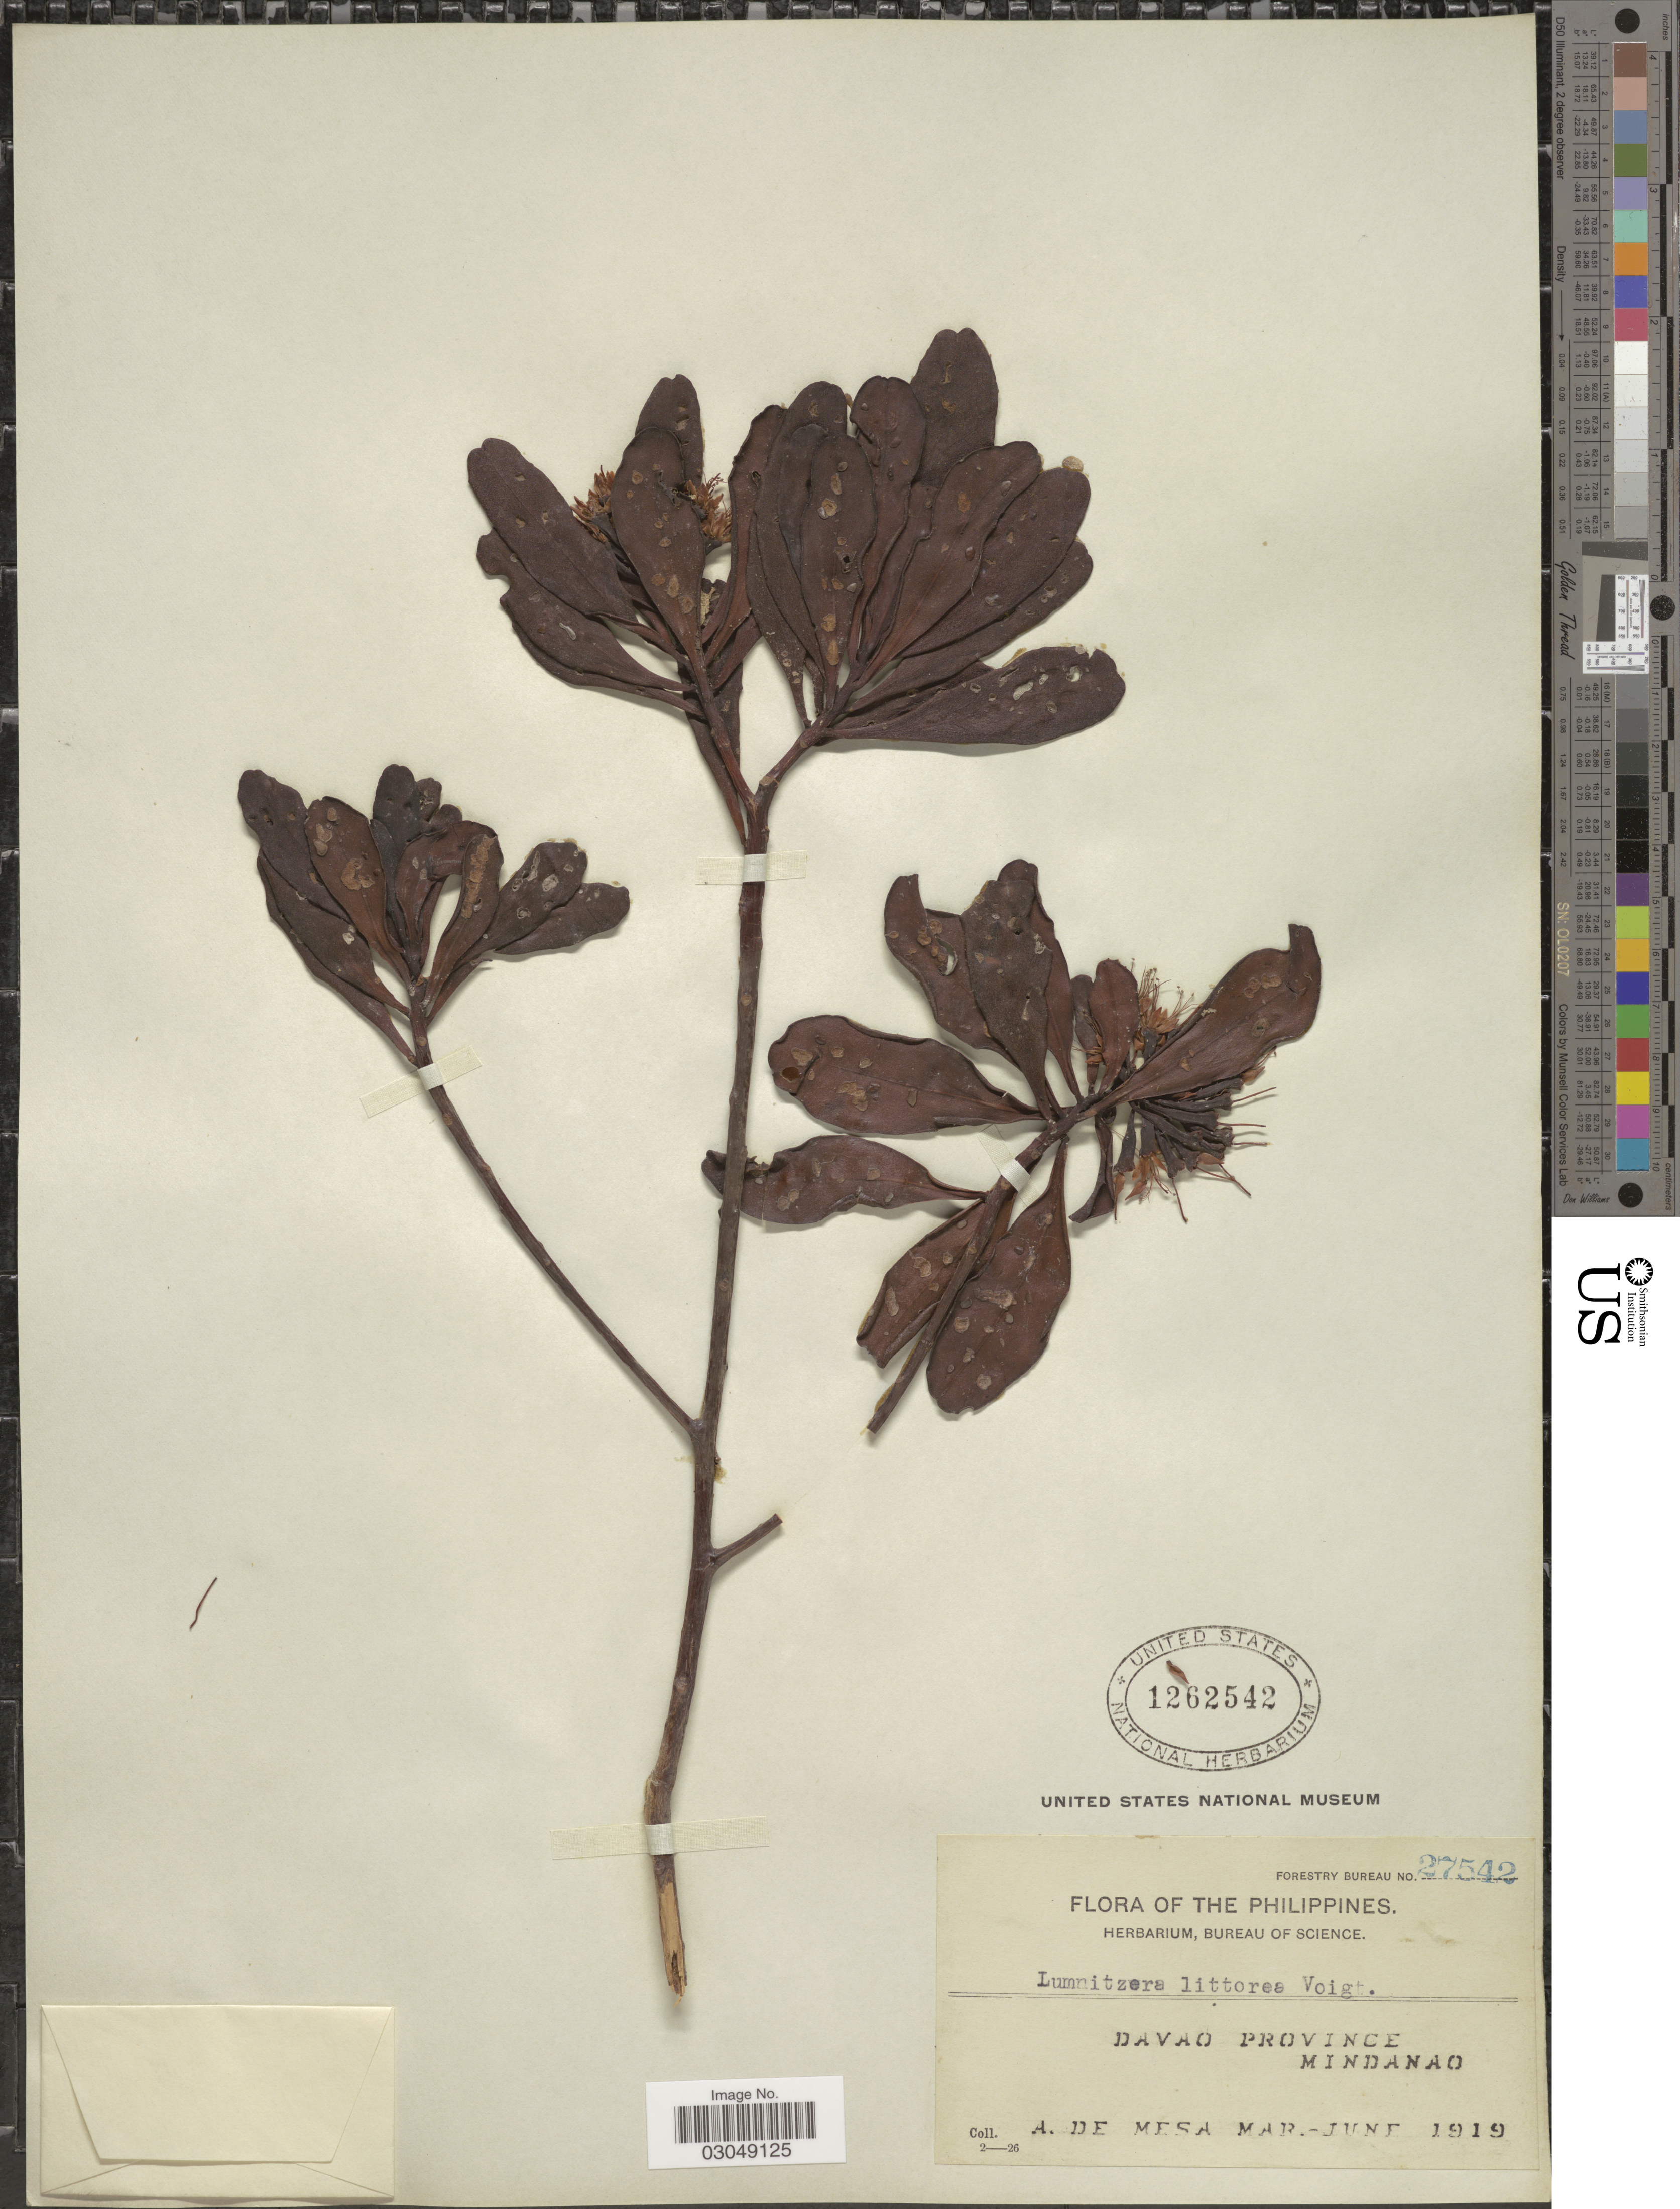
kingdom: Plantae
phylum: Tracheophyta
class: Magnoliopsida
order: Myrtales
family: Combretaceae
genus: Lumnitzera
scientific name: Lumnitzera littorea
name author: (Jack) Voight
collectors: A. De Mesa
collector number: Forestry Bureau27542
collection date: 1919-03/1919-06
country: Philippines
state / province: Davao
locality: Davao Province. Mindanao.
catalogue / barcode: US 1262542